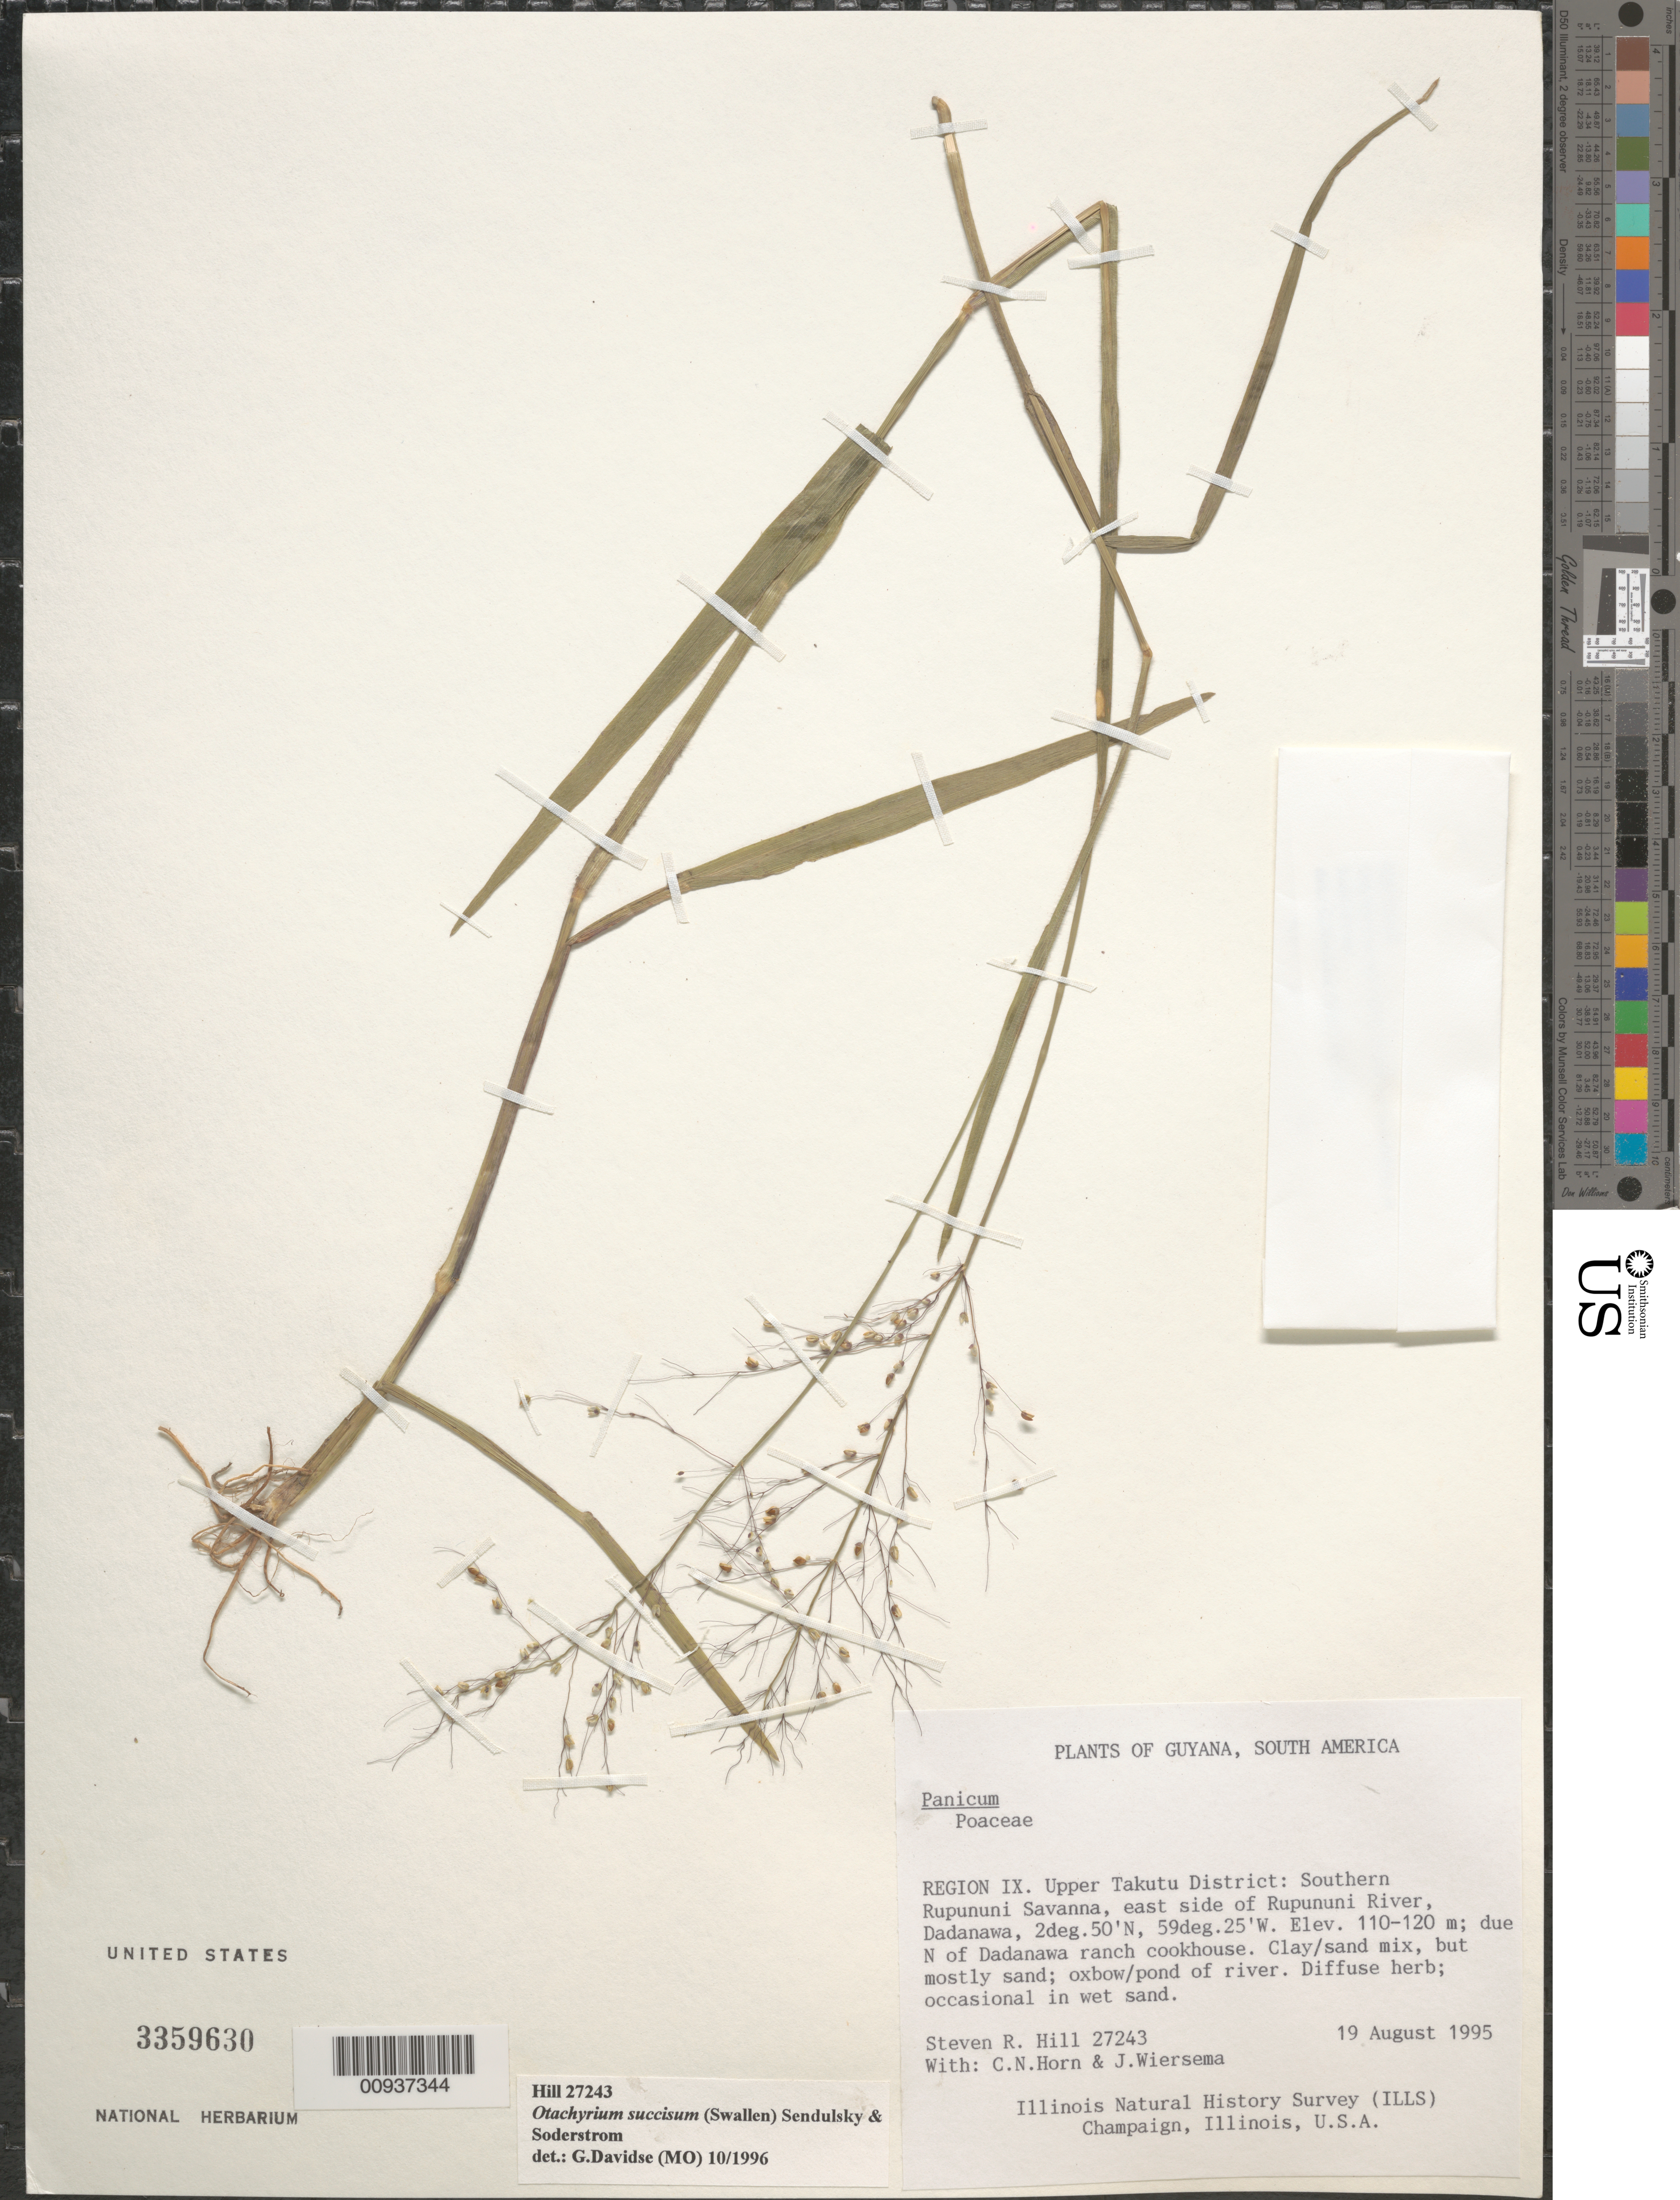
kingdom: Plantae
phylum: Tracheophyta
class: Liliopsida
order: Poales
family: Poaceae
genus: Otachyrium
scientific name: Otachyrium succisum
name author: (Swallen) Send. & Soderstr.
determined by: Davidse, Gerrit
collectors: S. R. Hill, C. N. Horn & J. H. Wiersema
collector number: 27243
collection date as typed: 19-Aug-95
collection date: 1995-08-19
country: Guyana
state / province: U. Takutu-U. Essequibo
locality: Dadanawa, southern Rupununi Savanna, E side of Rupununi R.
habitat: Clay/sand mix, mostly sand, oxbow/pond of river. In wet sand.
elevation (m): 110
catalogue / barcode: US 3359630